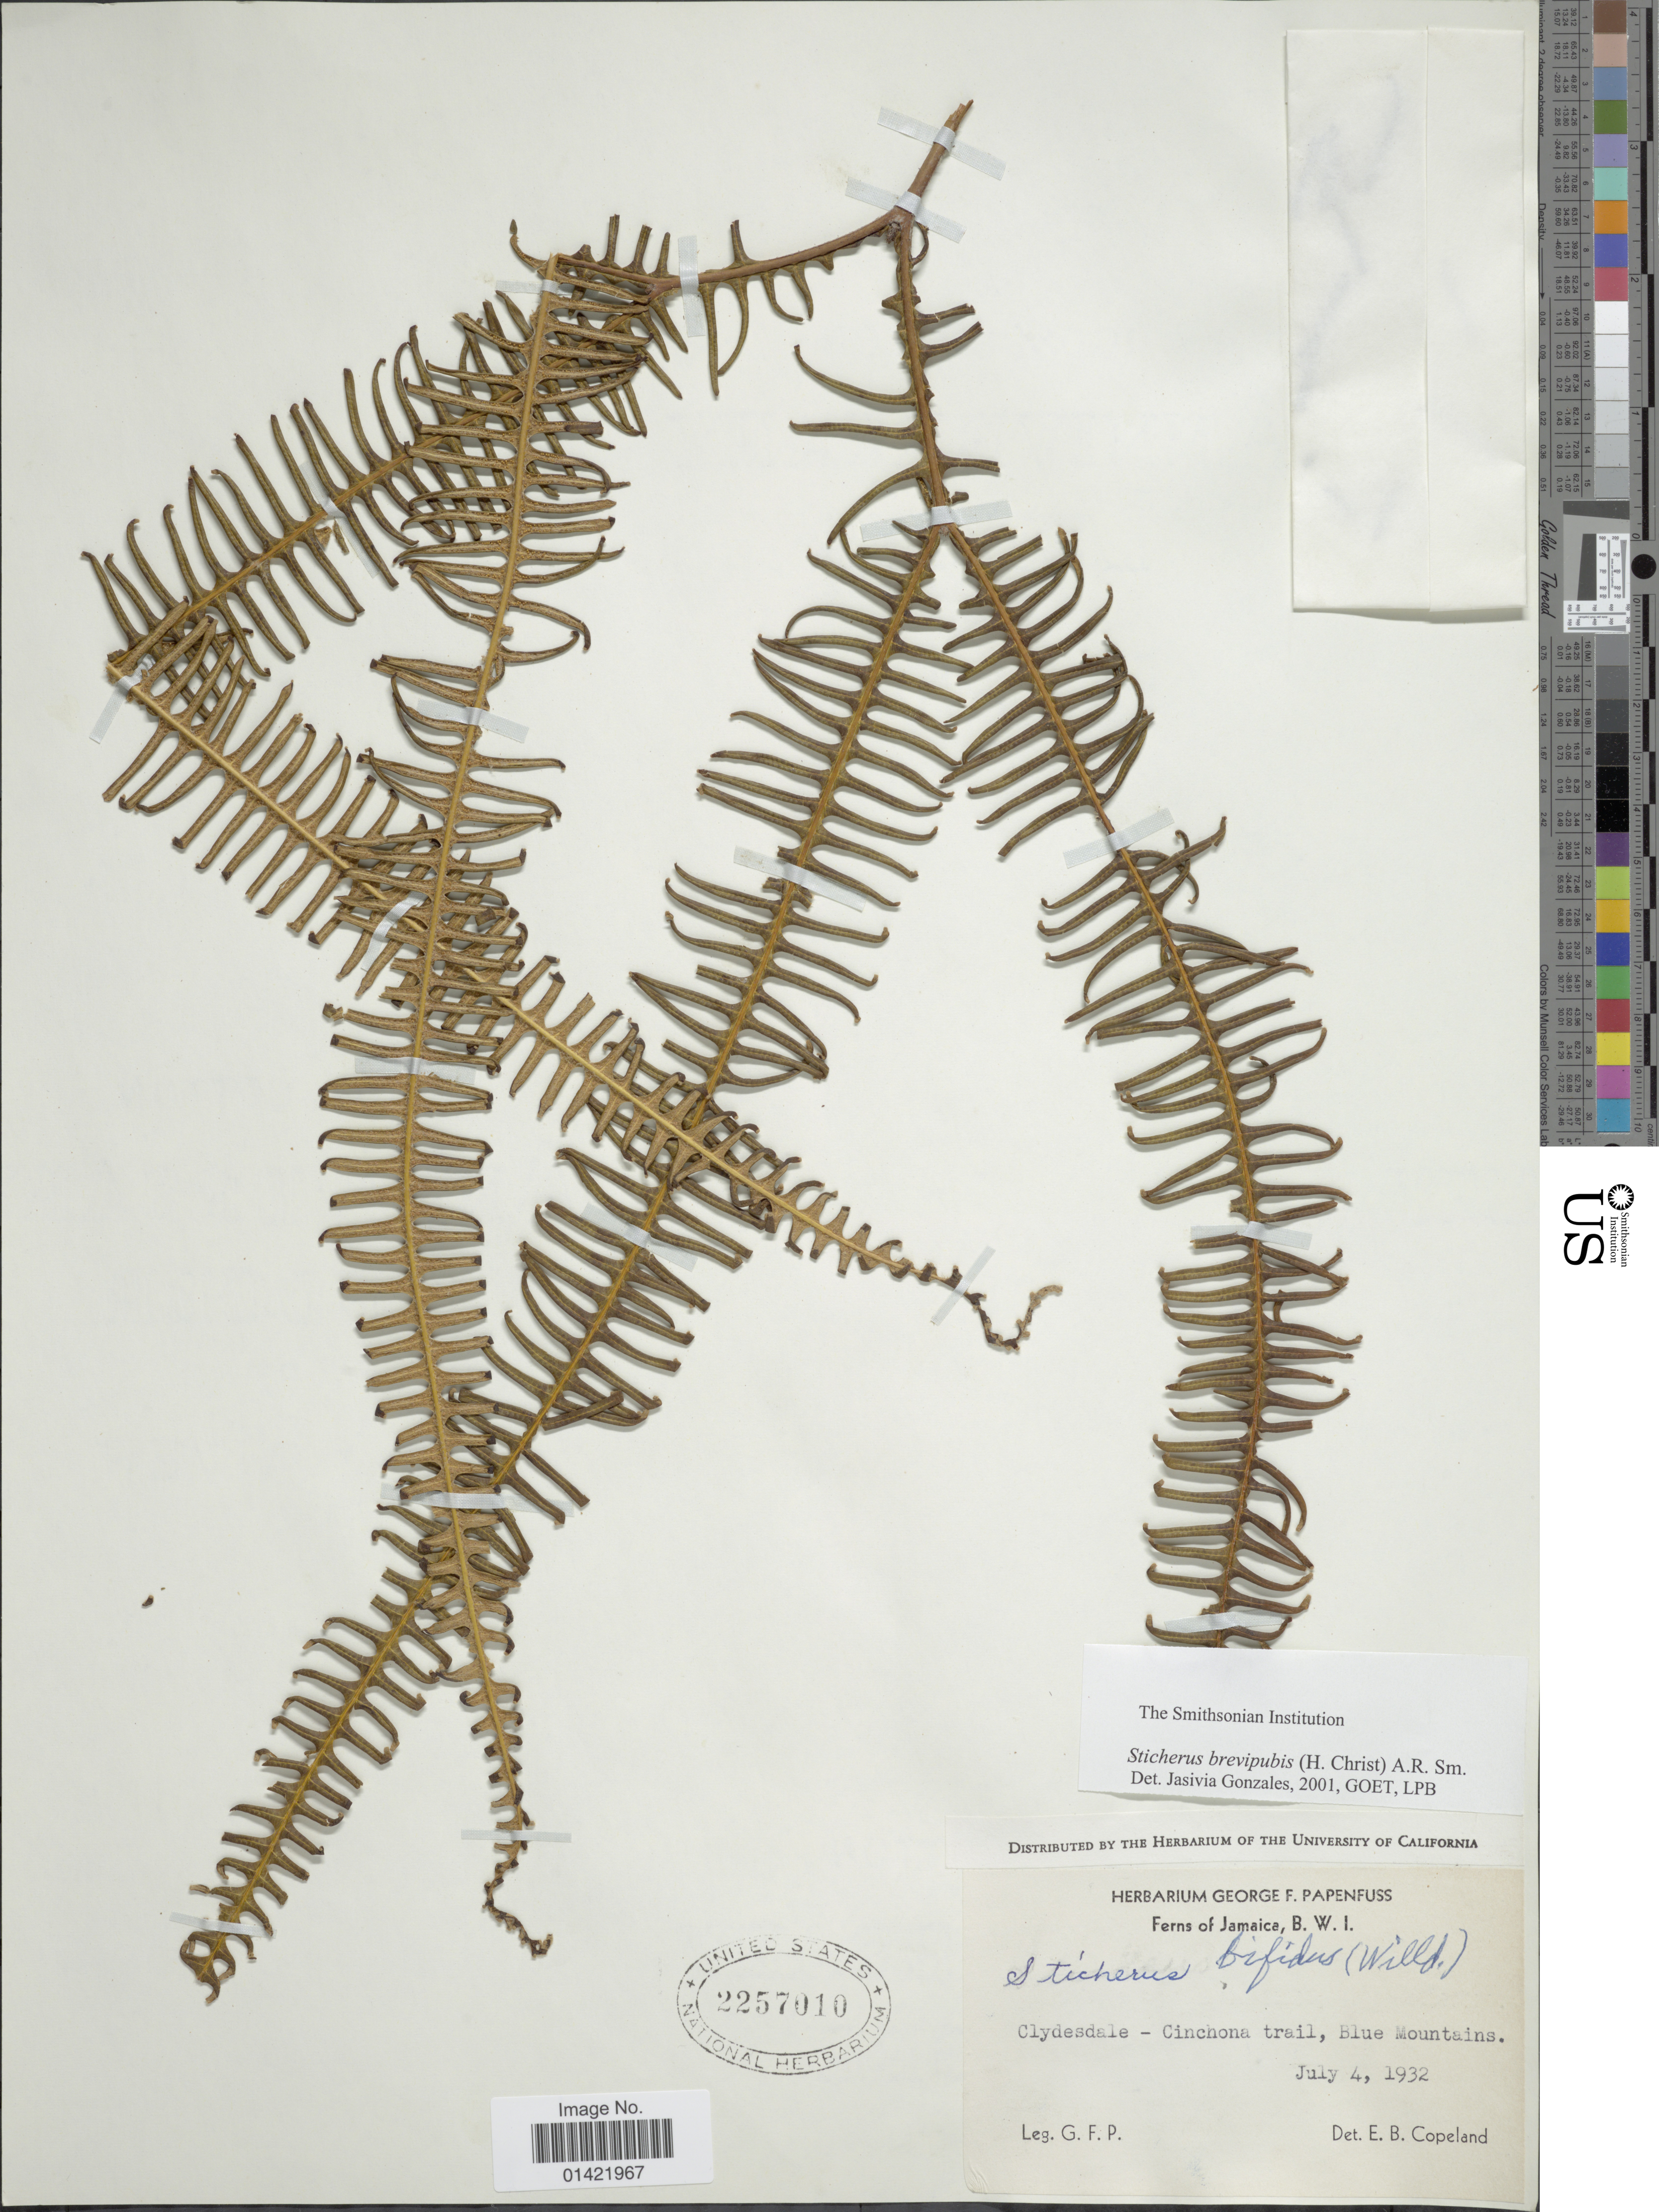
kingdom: Plantae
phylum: Tracheophyta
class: Polypodiopsida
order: Gleicheniales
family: Gleicheniaceae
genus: Sticherus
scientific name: Sticherus fulvus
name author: (Desv.) Ching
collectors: G. Papenfuss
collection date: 1932-07-04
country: Jamaica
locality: B. W. I. Clydesdale - Cinchona trail, Blue Mountains.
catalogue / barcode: US 2257010